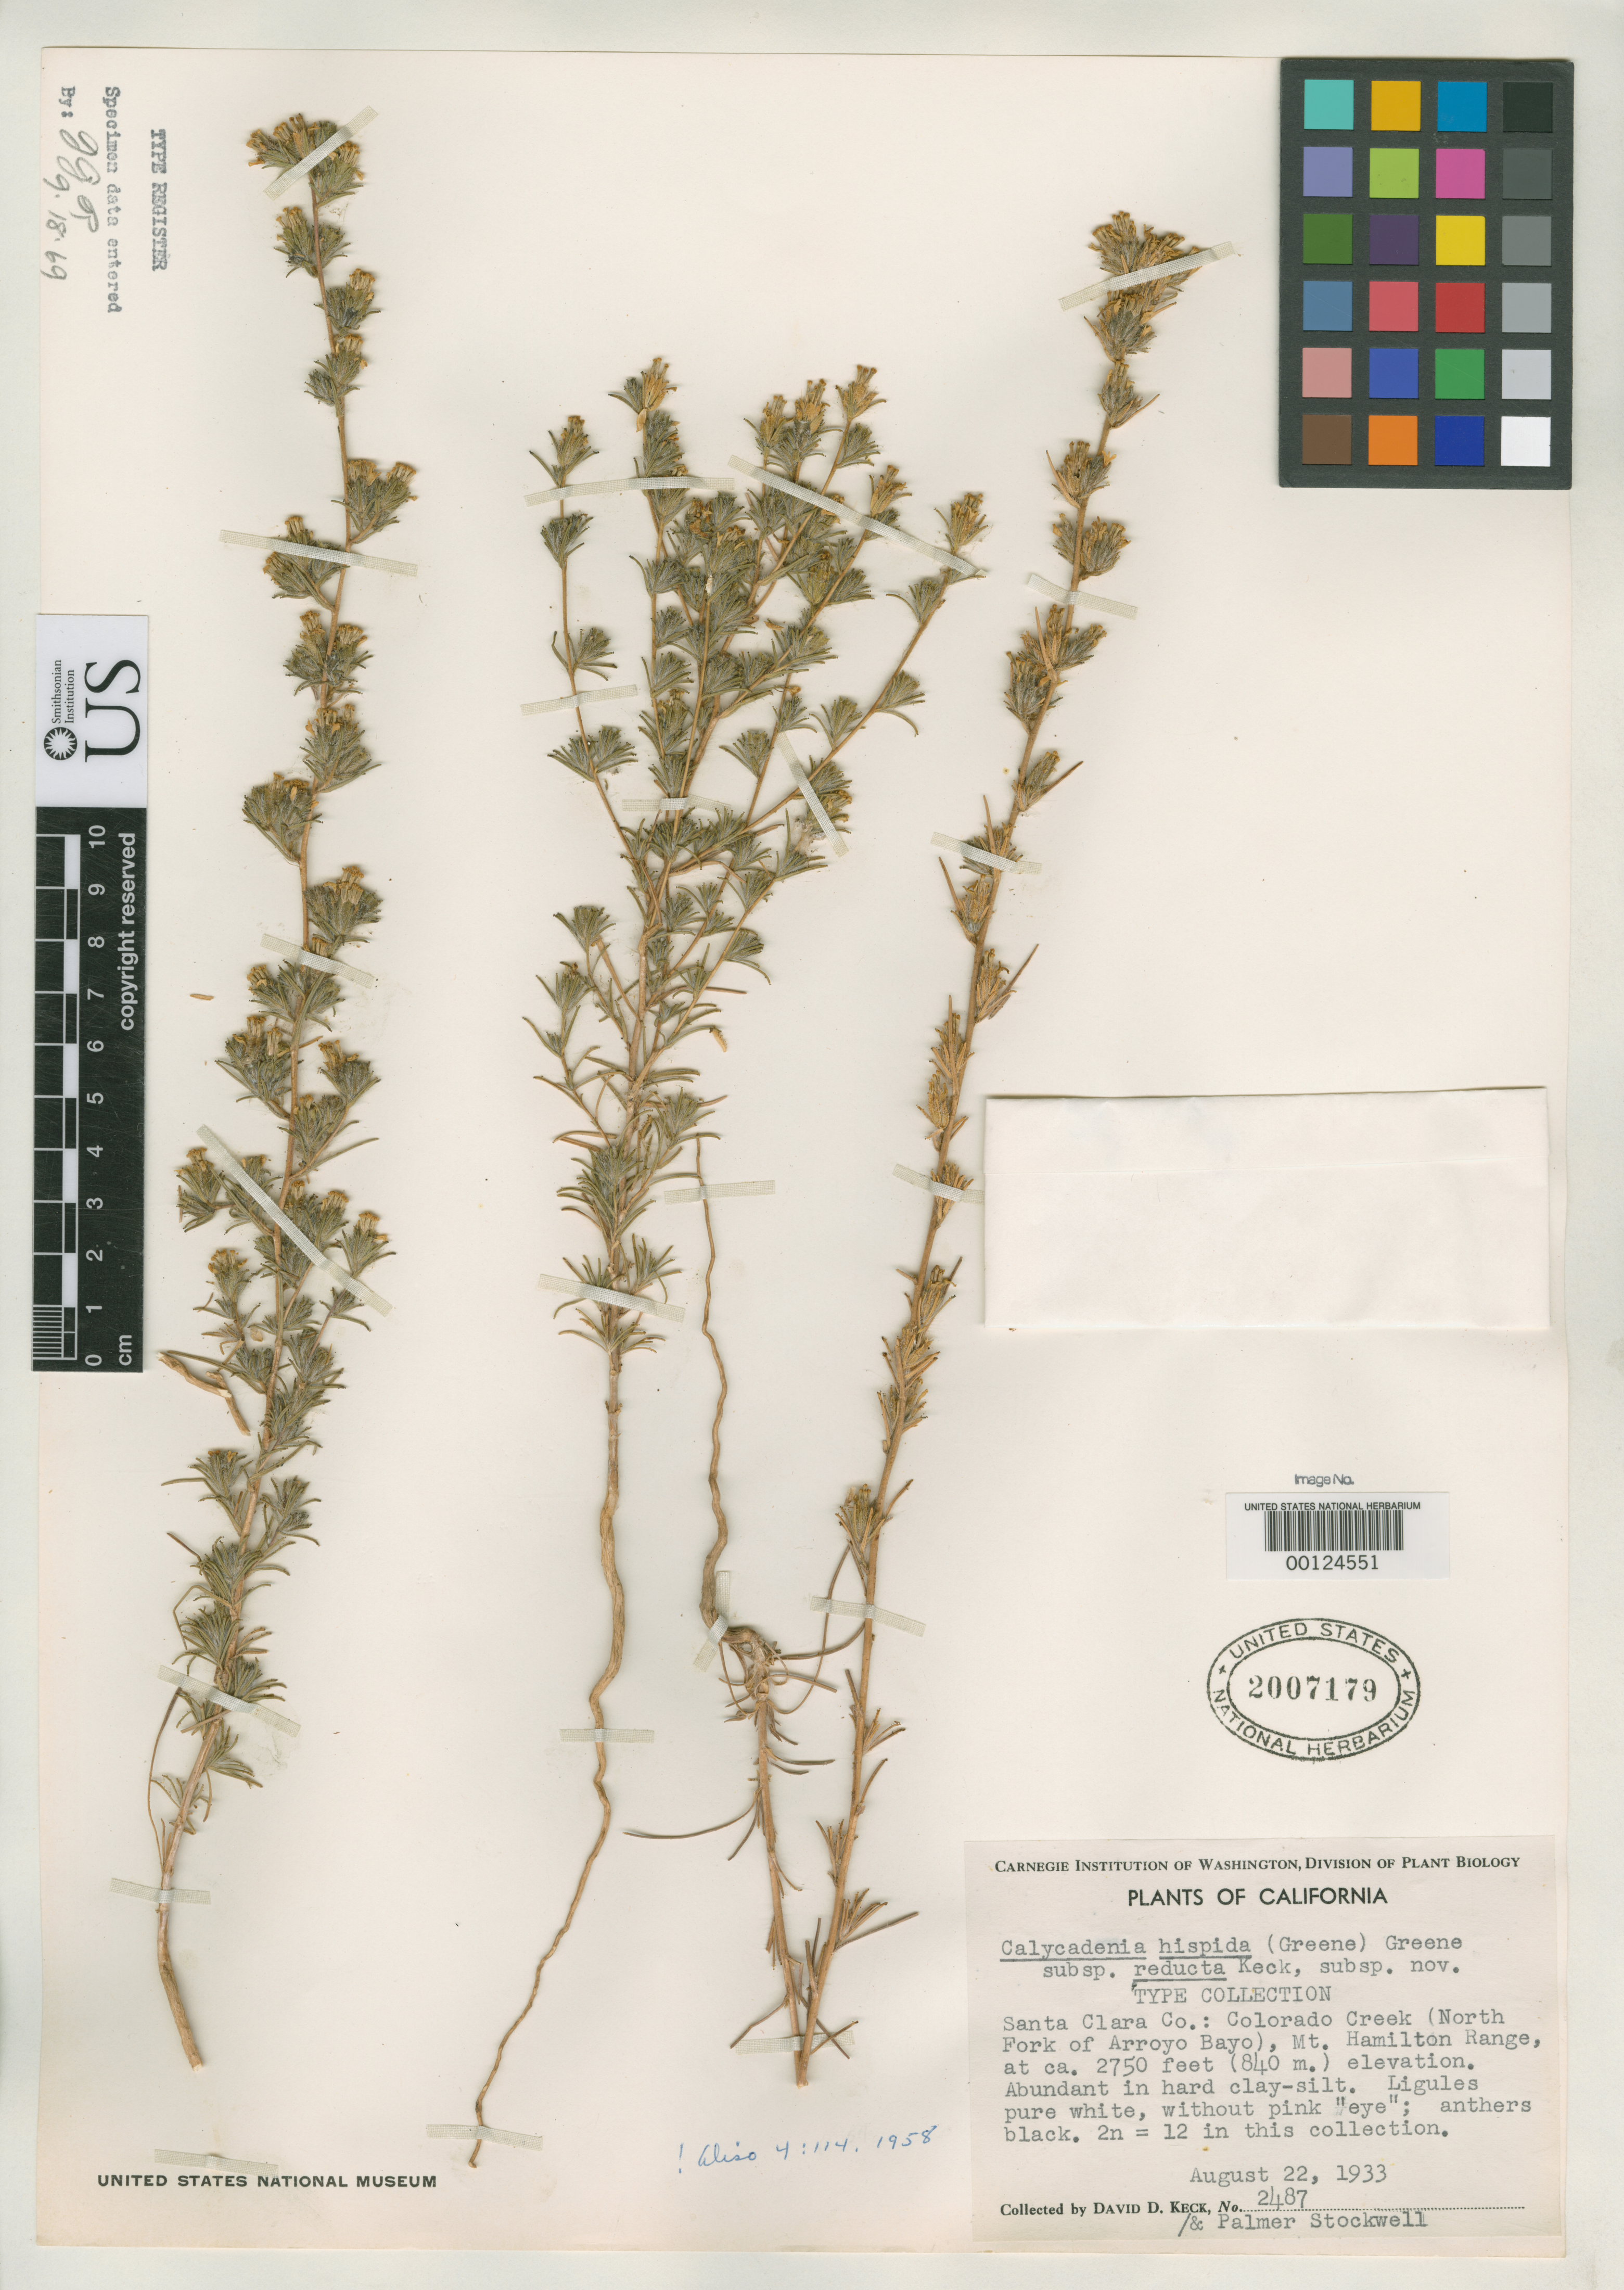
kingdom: Plantae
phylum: Tracheophyta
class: Magnoliopsida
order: Asterales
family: Asteraceae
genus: Calycadenia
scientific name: Calycadenia hispida subsp. reducta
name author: D.D. Keck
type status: Isotype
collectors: D. D. Keck & W. P. Stockwell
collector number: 2487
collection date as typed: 22 Aug 1933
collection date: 1933-08-22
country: United States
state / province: California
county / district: Santa Clara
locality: Colorado Creek.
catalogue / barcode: US 2007179